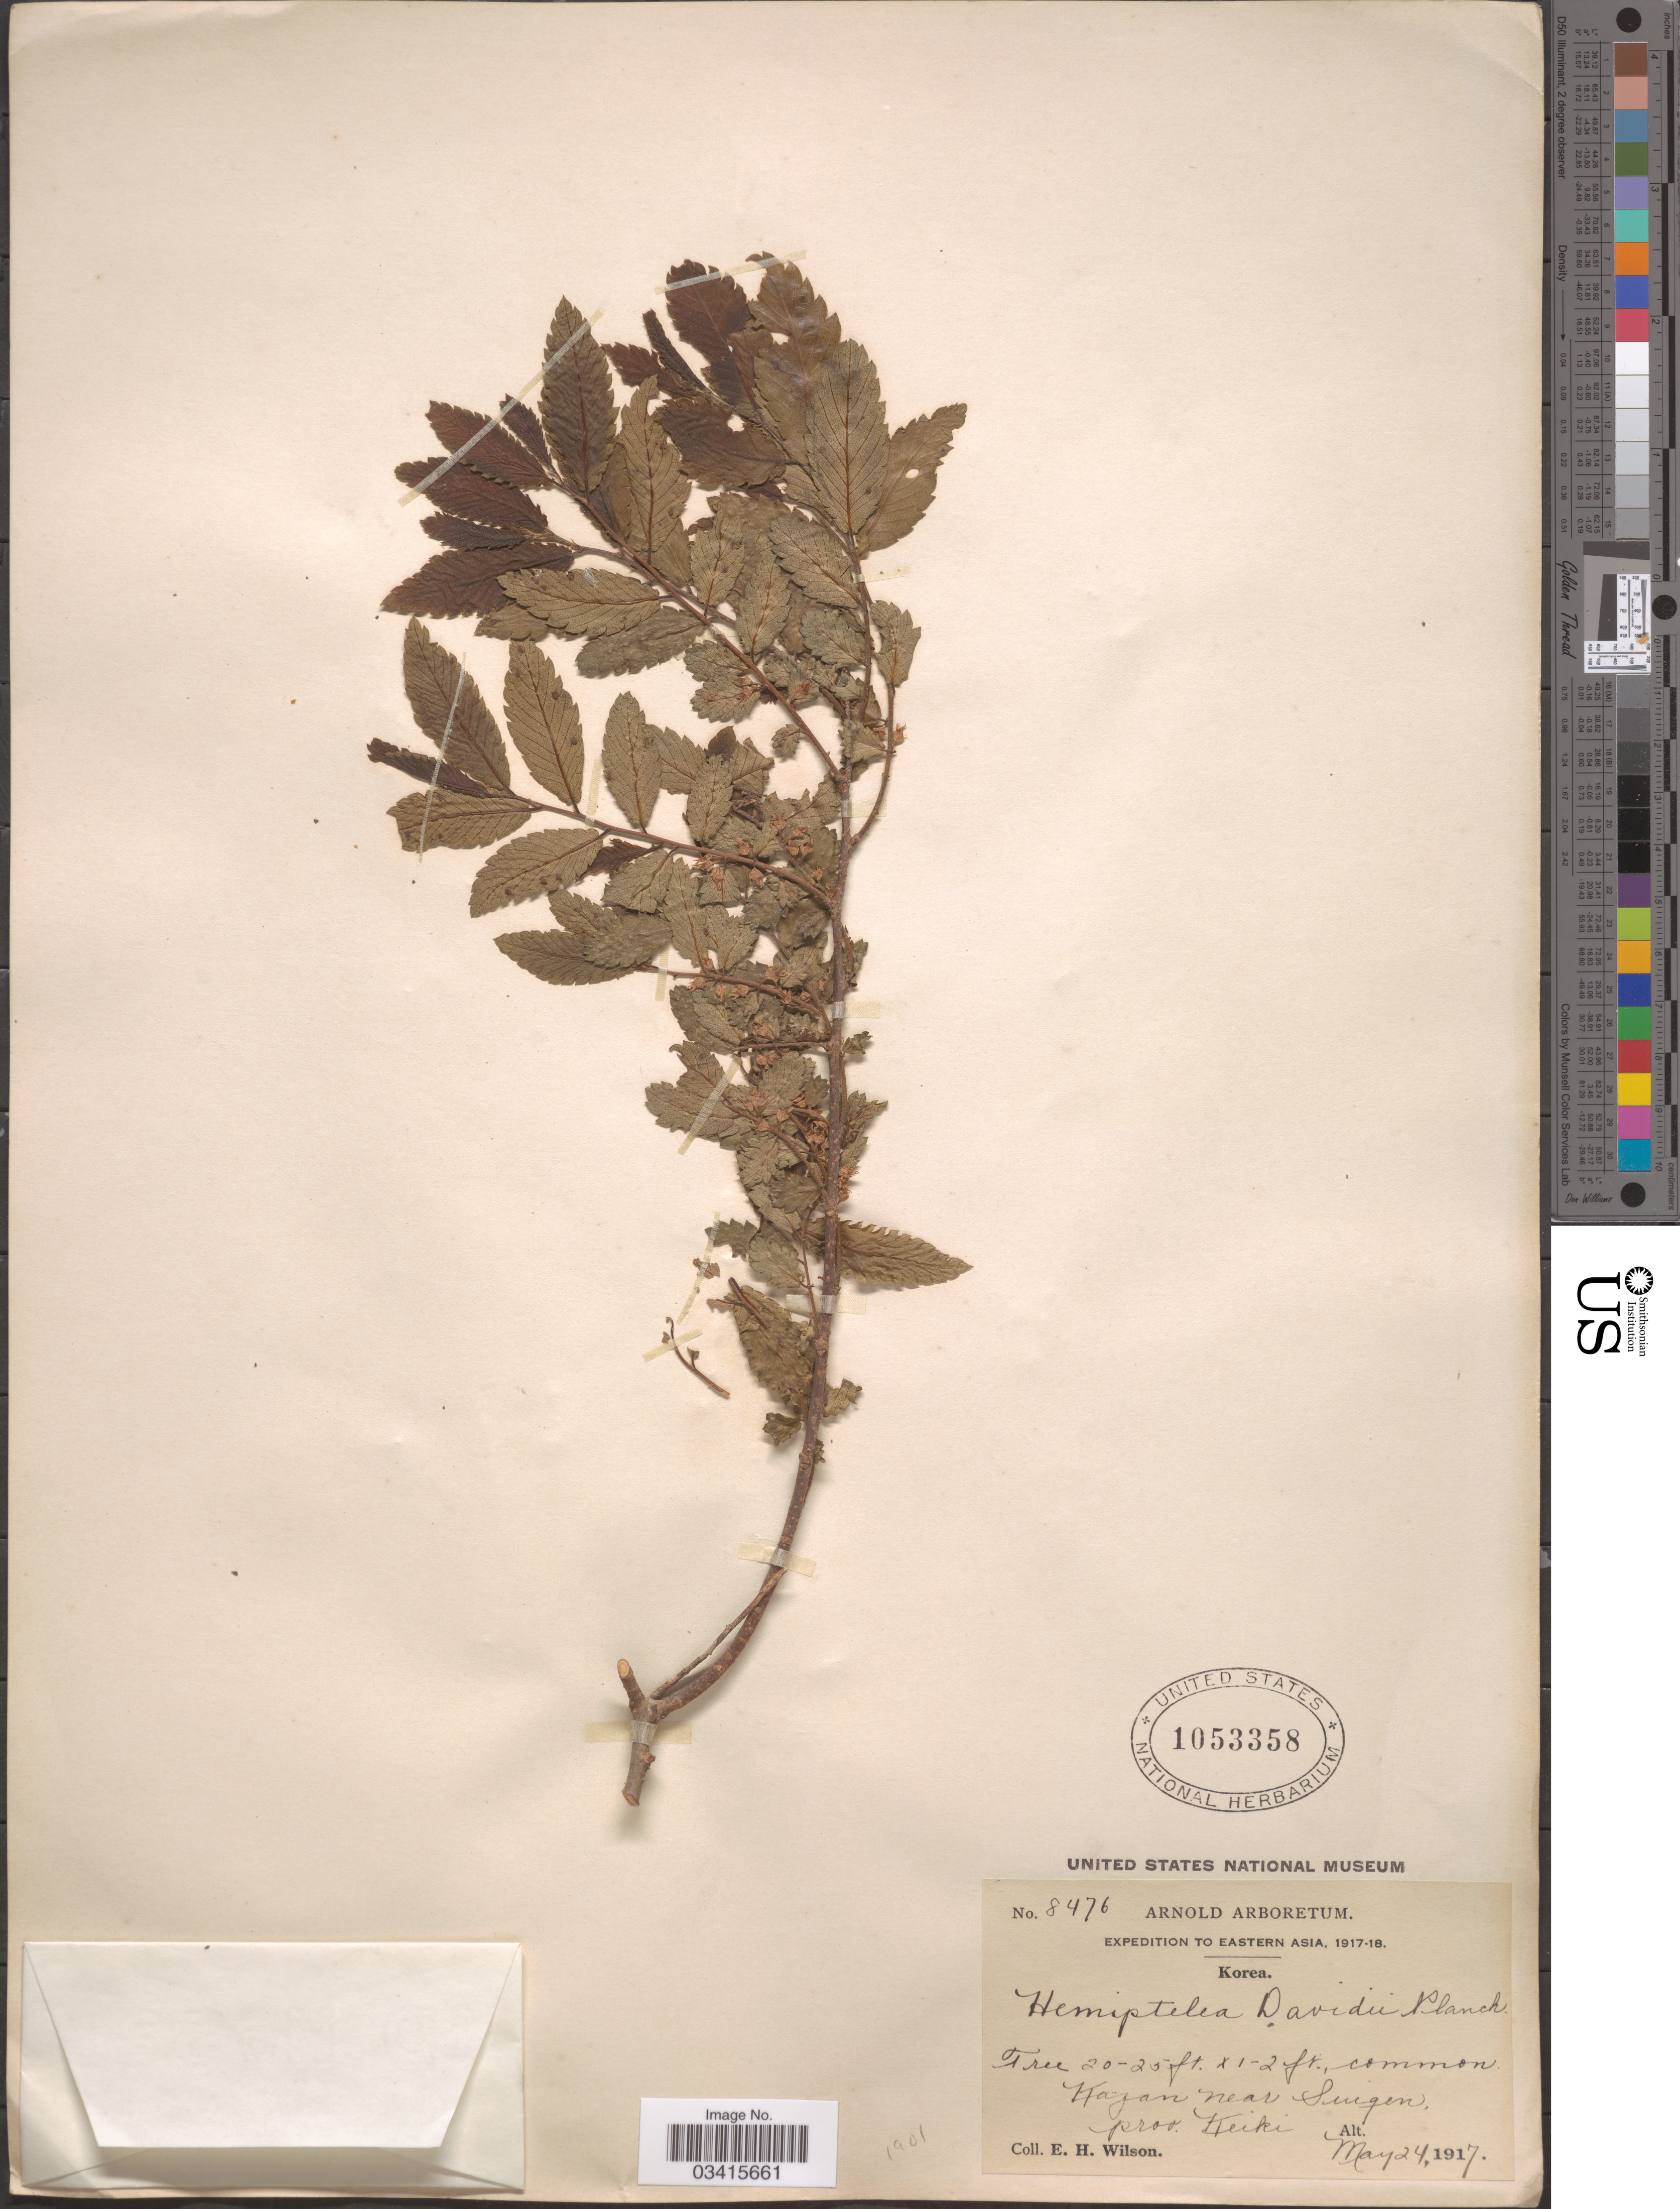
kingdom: Plantae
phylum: Tracheophyta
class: Magnoliopsida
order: Rosales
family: Ulmaceae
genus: Hemiptelea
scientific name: Hemiptelea davidii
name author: (Hance) Planch.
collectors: E. Wilson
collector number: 8476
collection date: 1917-05-24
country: South Korea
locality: Eastern Asia. Kazan near Suiqen, prov. Keiki.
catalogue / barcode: US 1053358